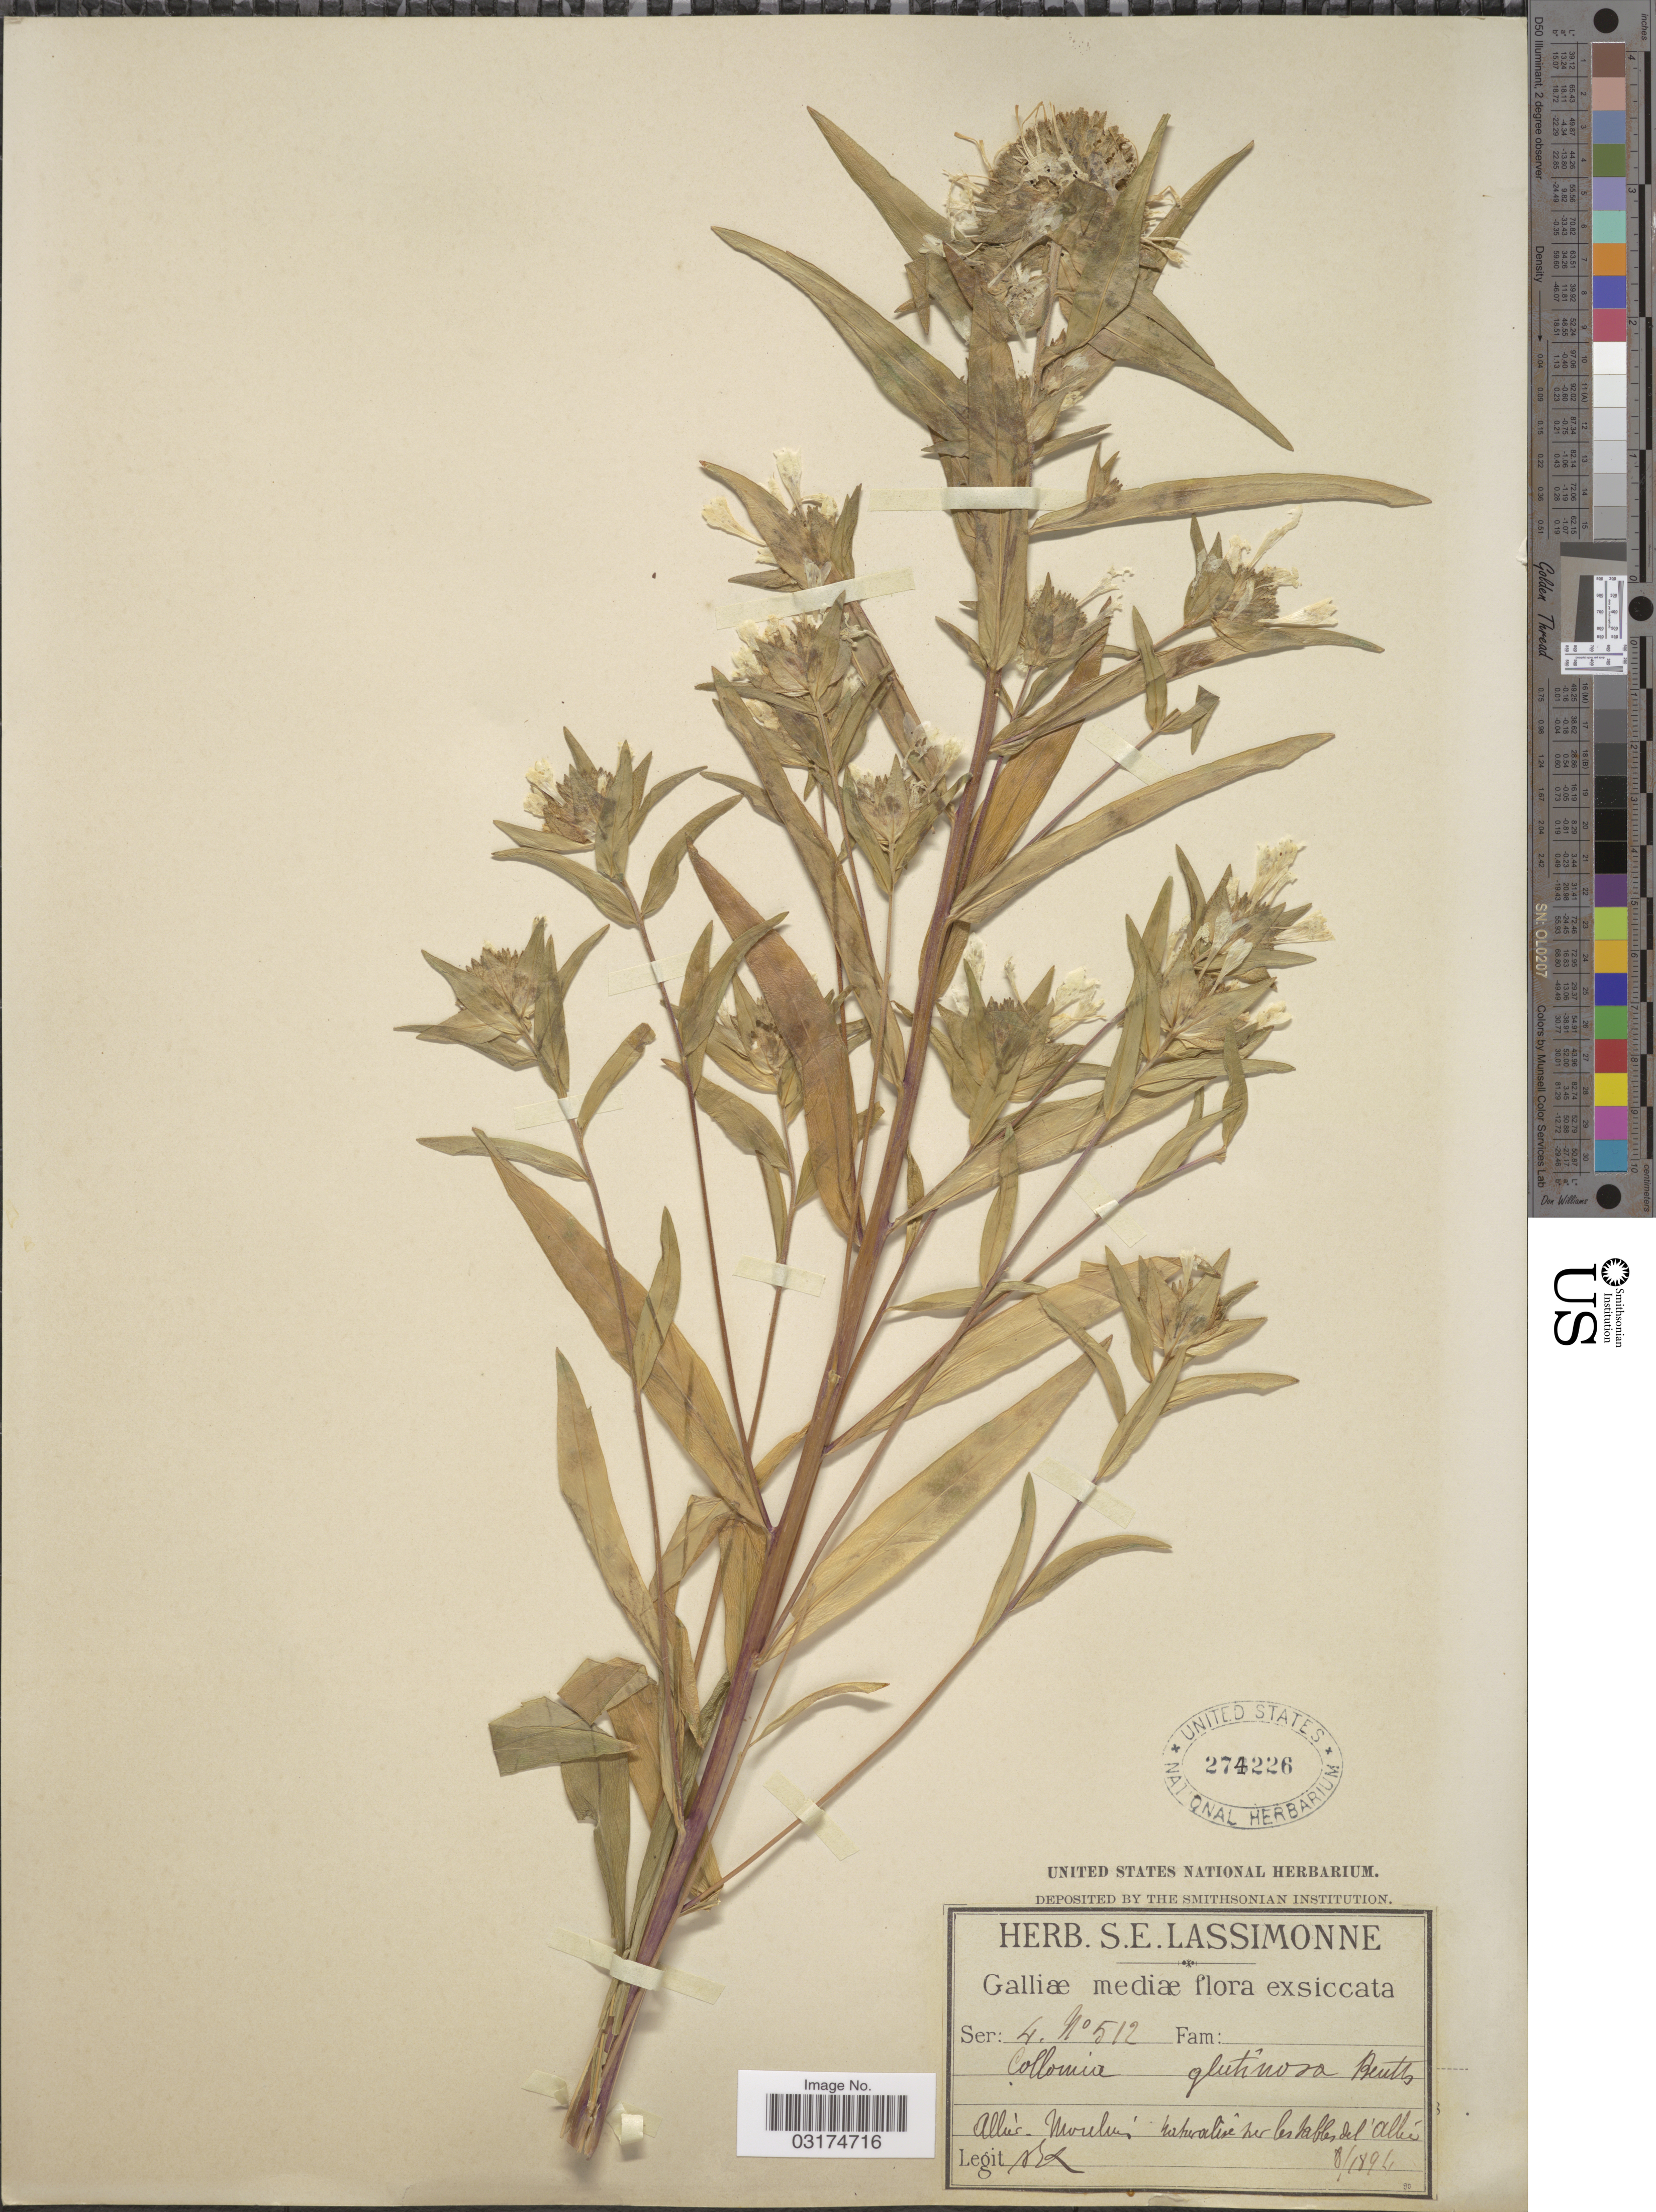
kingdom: Plantae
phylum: Tracheophyta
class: Magnoliopsida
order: Ericales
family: Polemoniaceae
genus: Collomia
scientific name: Collomia sp.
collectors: S. Lassimonne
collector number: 512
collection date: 1894-08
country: France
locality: Galliæ mediæ. Allier. Moulins.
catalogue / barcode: US 274226